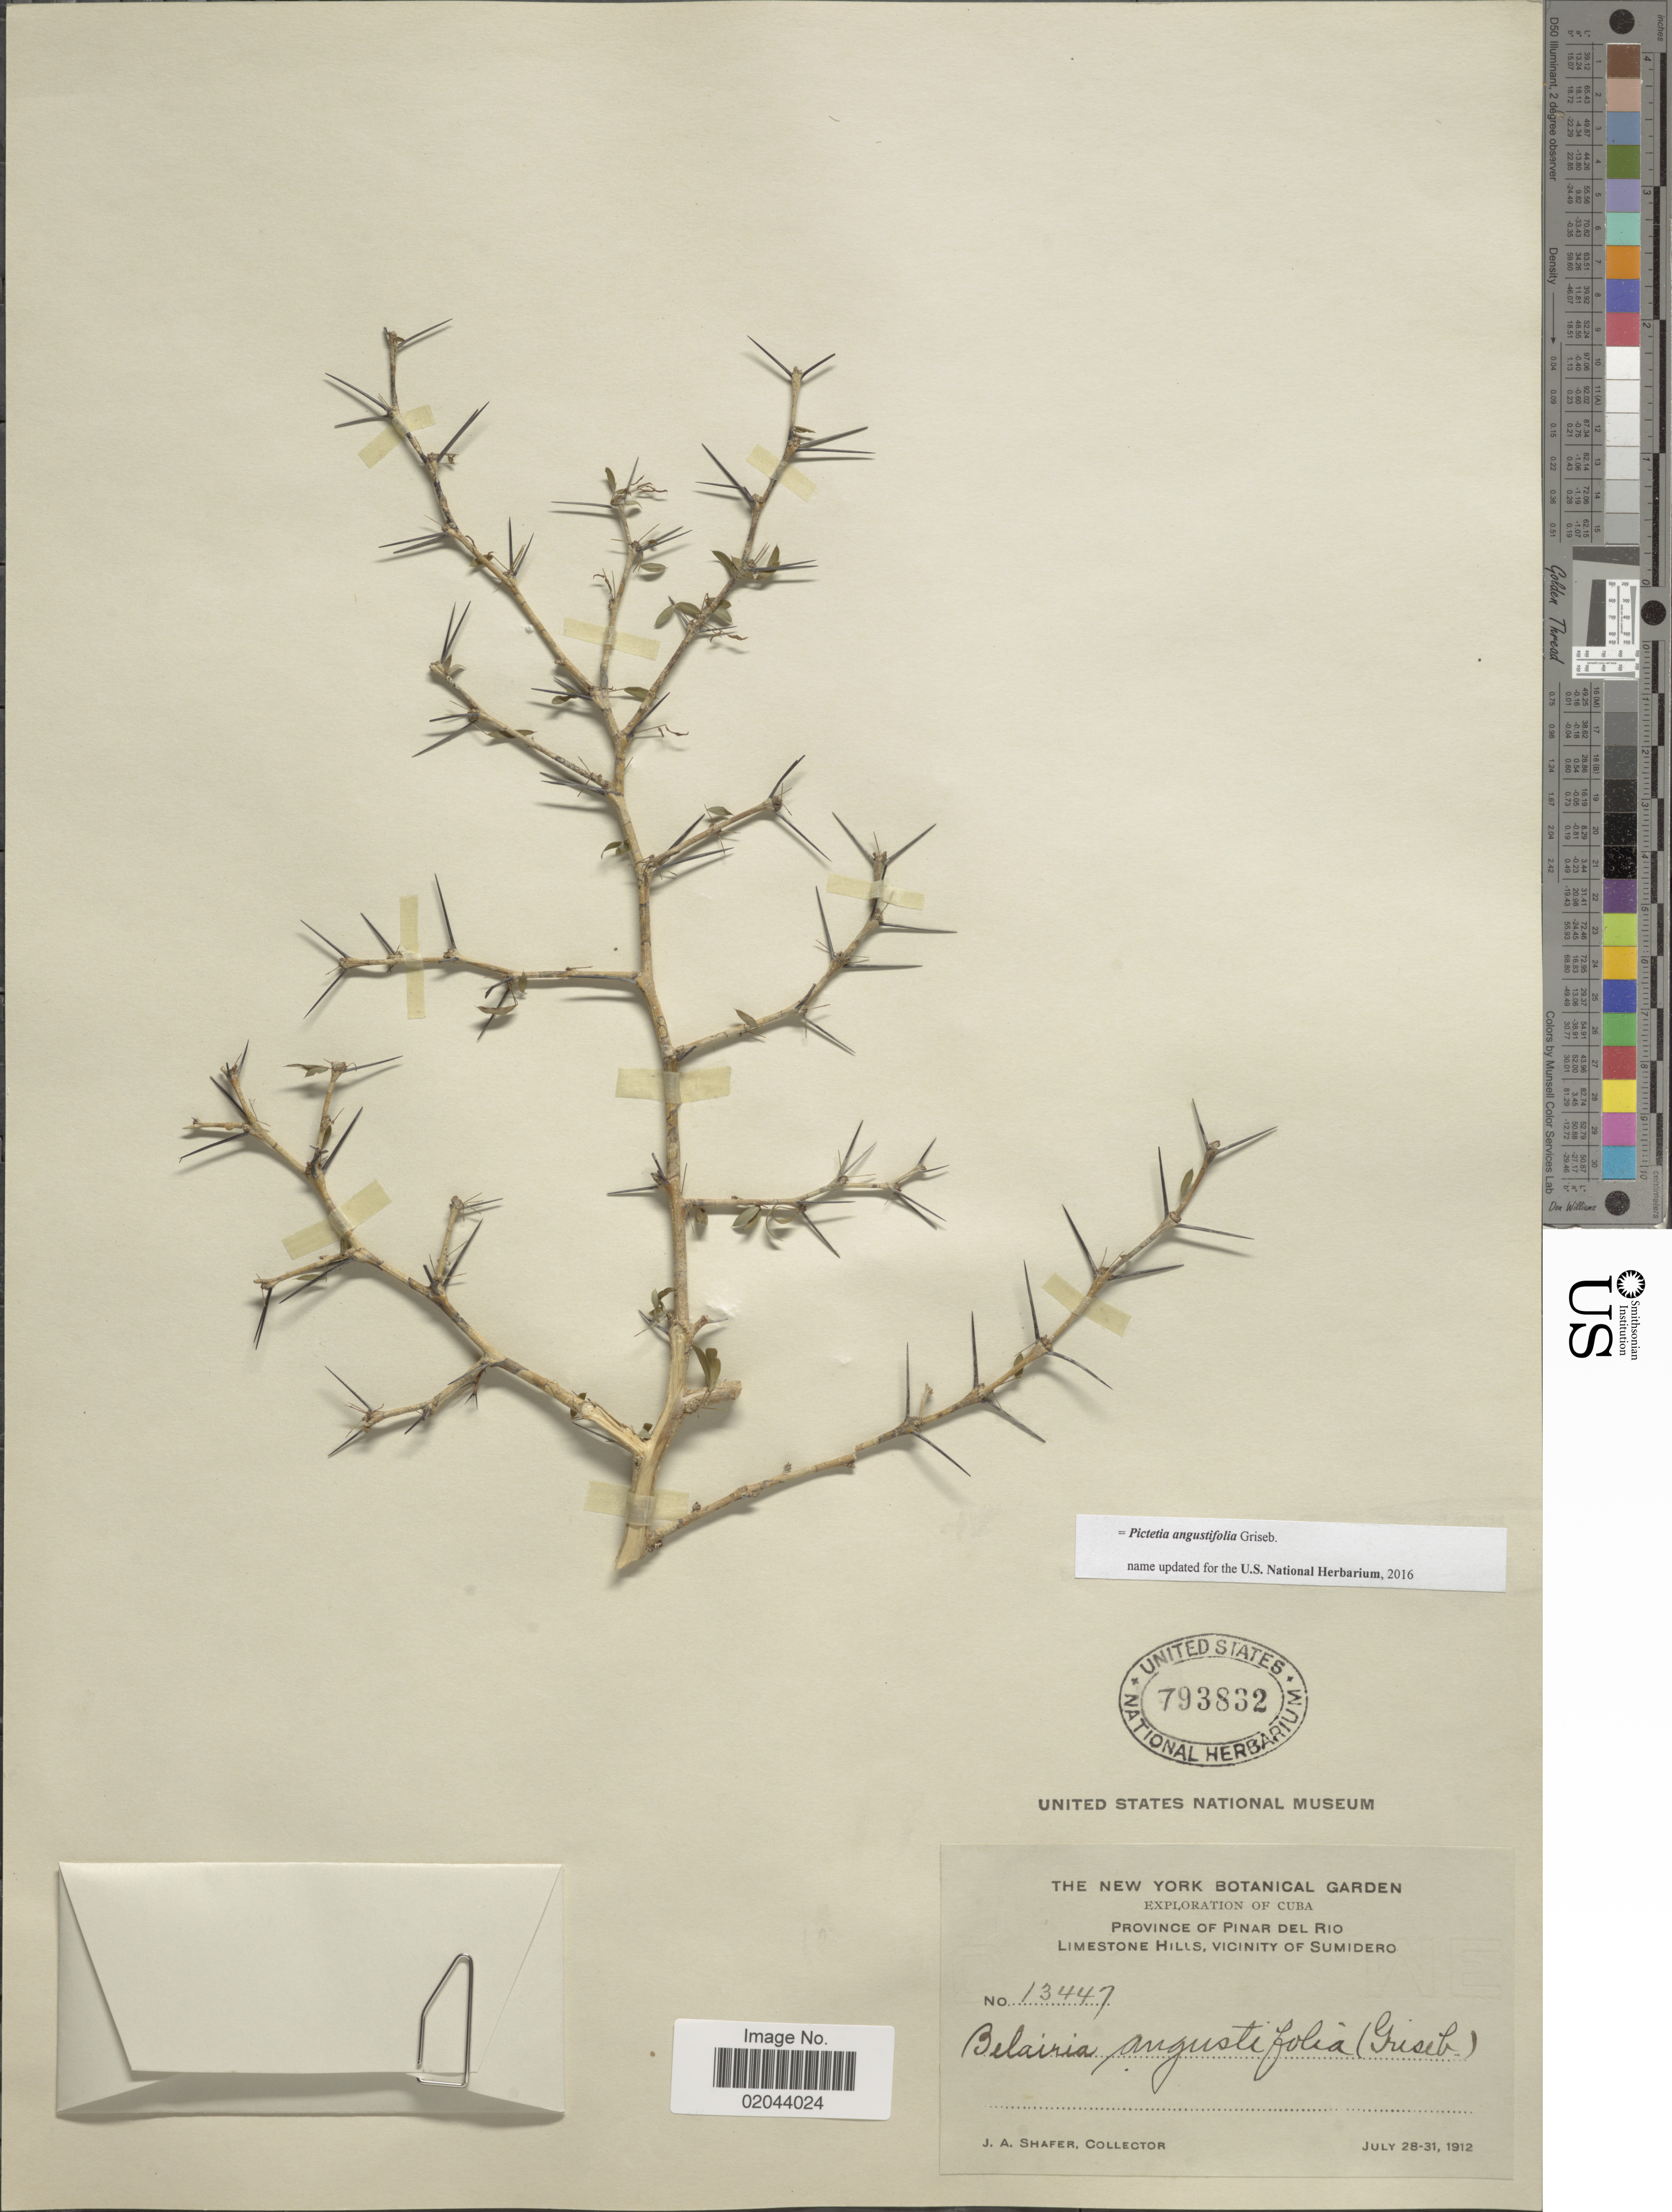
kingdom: Plantae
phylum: Tracheophyta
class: Magnoliopsida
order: Fabales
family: Fabaceae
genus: Pictetia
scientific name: Pictetia angustifolia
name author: Griseb.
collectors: J. A. Shafer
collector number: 13447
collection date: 1912-07-28/1912-07-31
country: Cuba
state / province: Pinar del Río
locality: Vicinity of Sumidero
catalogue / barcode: US 793832